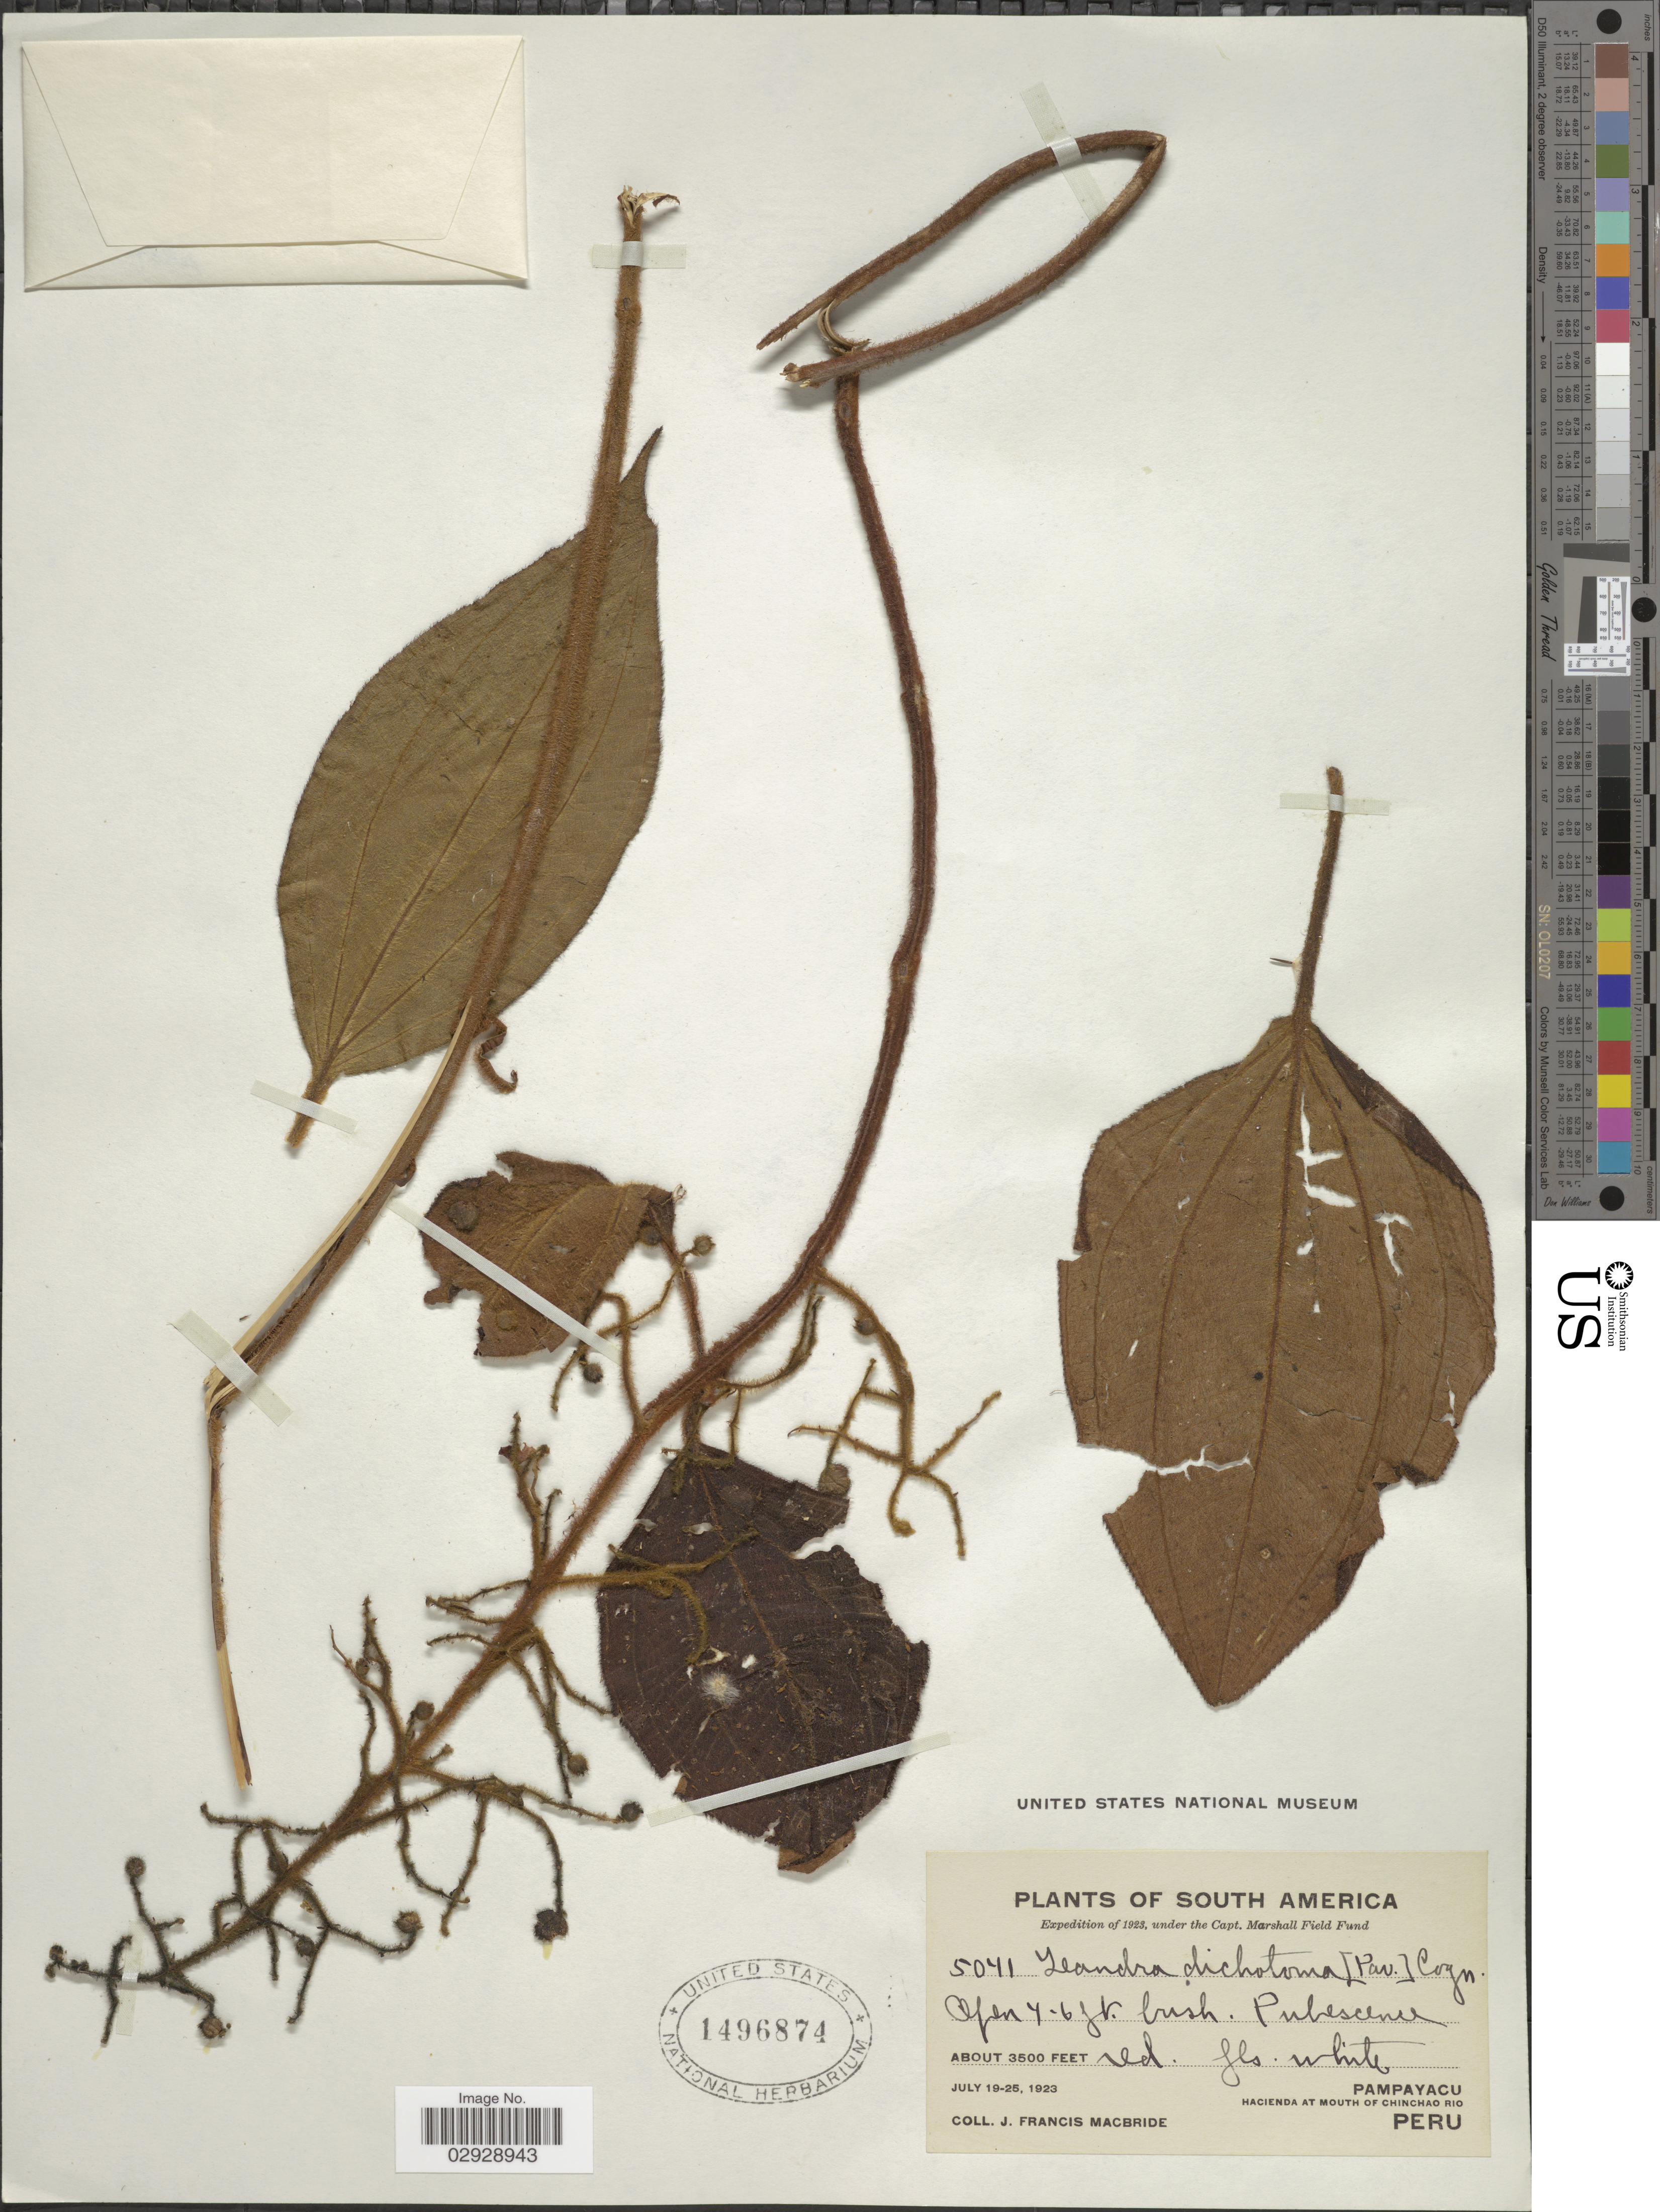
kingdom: Plantae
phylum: Tracheophyta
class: Magnoliopsida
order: Myrtales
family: Melastomataceae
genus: Leandra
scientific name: Leandra dichotoma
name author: (D. Don) Cogn.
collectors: J. F. Macbride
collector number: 5041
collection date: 1923-07-19/1923-07-25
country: Peru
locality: Pampayacu. Hacienda at mouth of Chinchao Rio.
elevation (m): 1067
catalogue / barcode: US 1496874